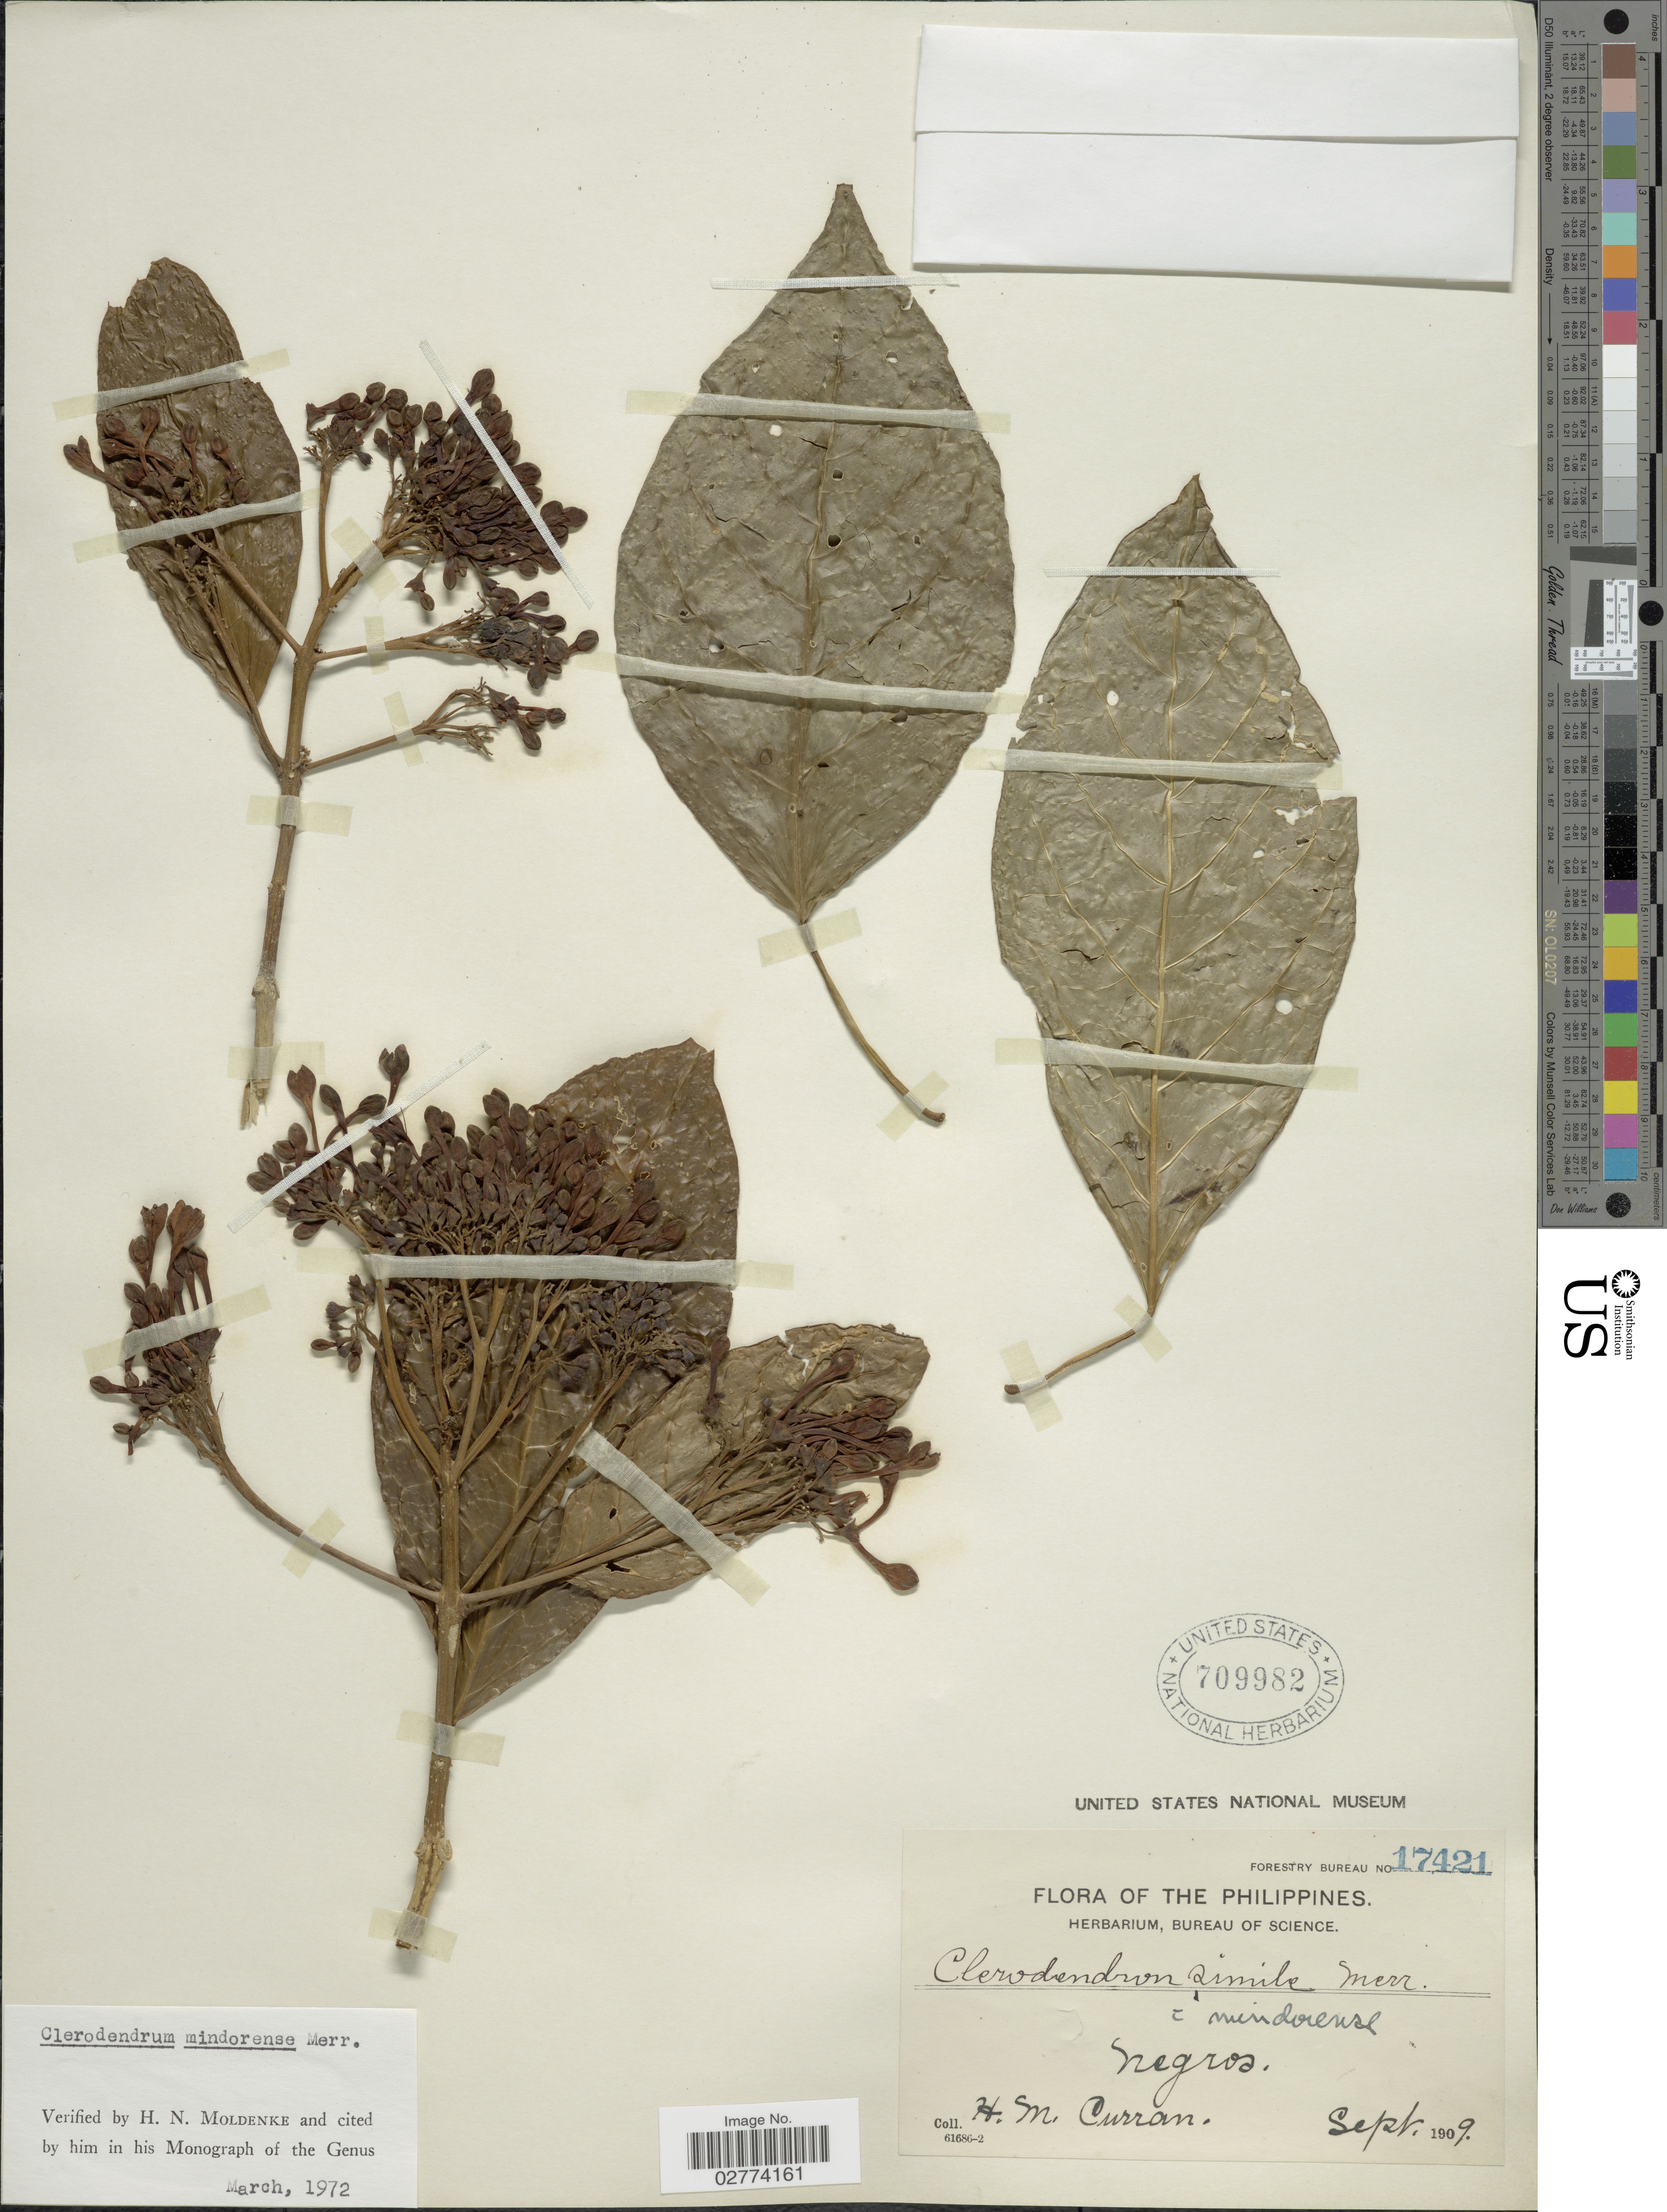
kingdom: Plantae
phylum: Tracheophyta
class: Magnoliopsida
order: Lamiales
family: Lamiaceae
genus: Clerodendrum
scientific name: Clerodendrum mindorense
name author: Merr.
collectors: H. M. Curran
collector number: Forestry Bureau 17421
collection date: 1909-09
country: Philippines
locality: Negros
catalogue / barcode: US 709982